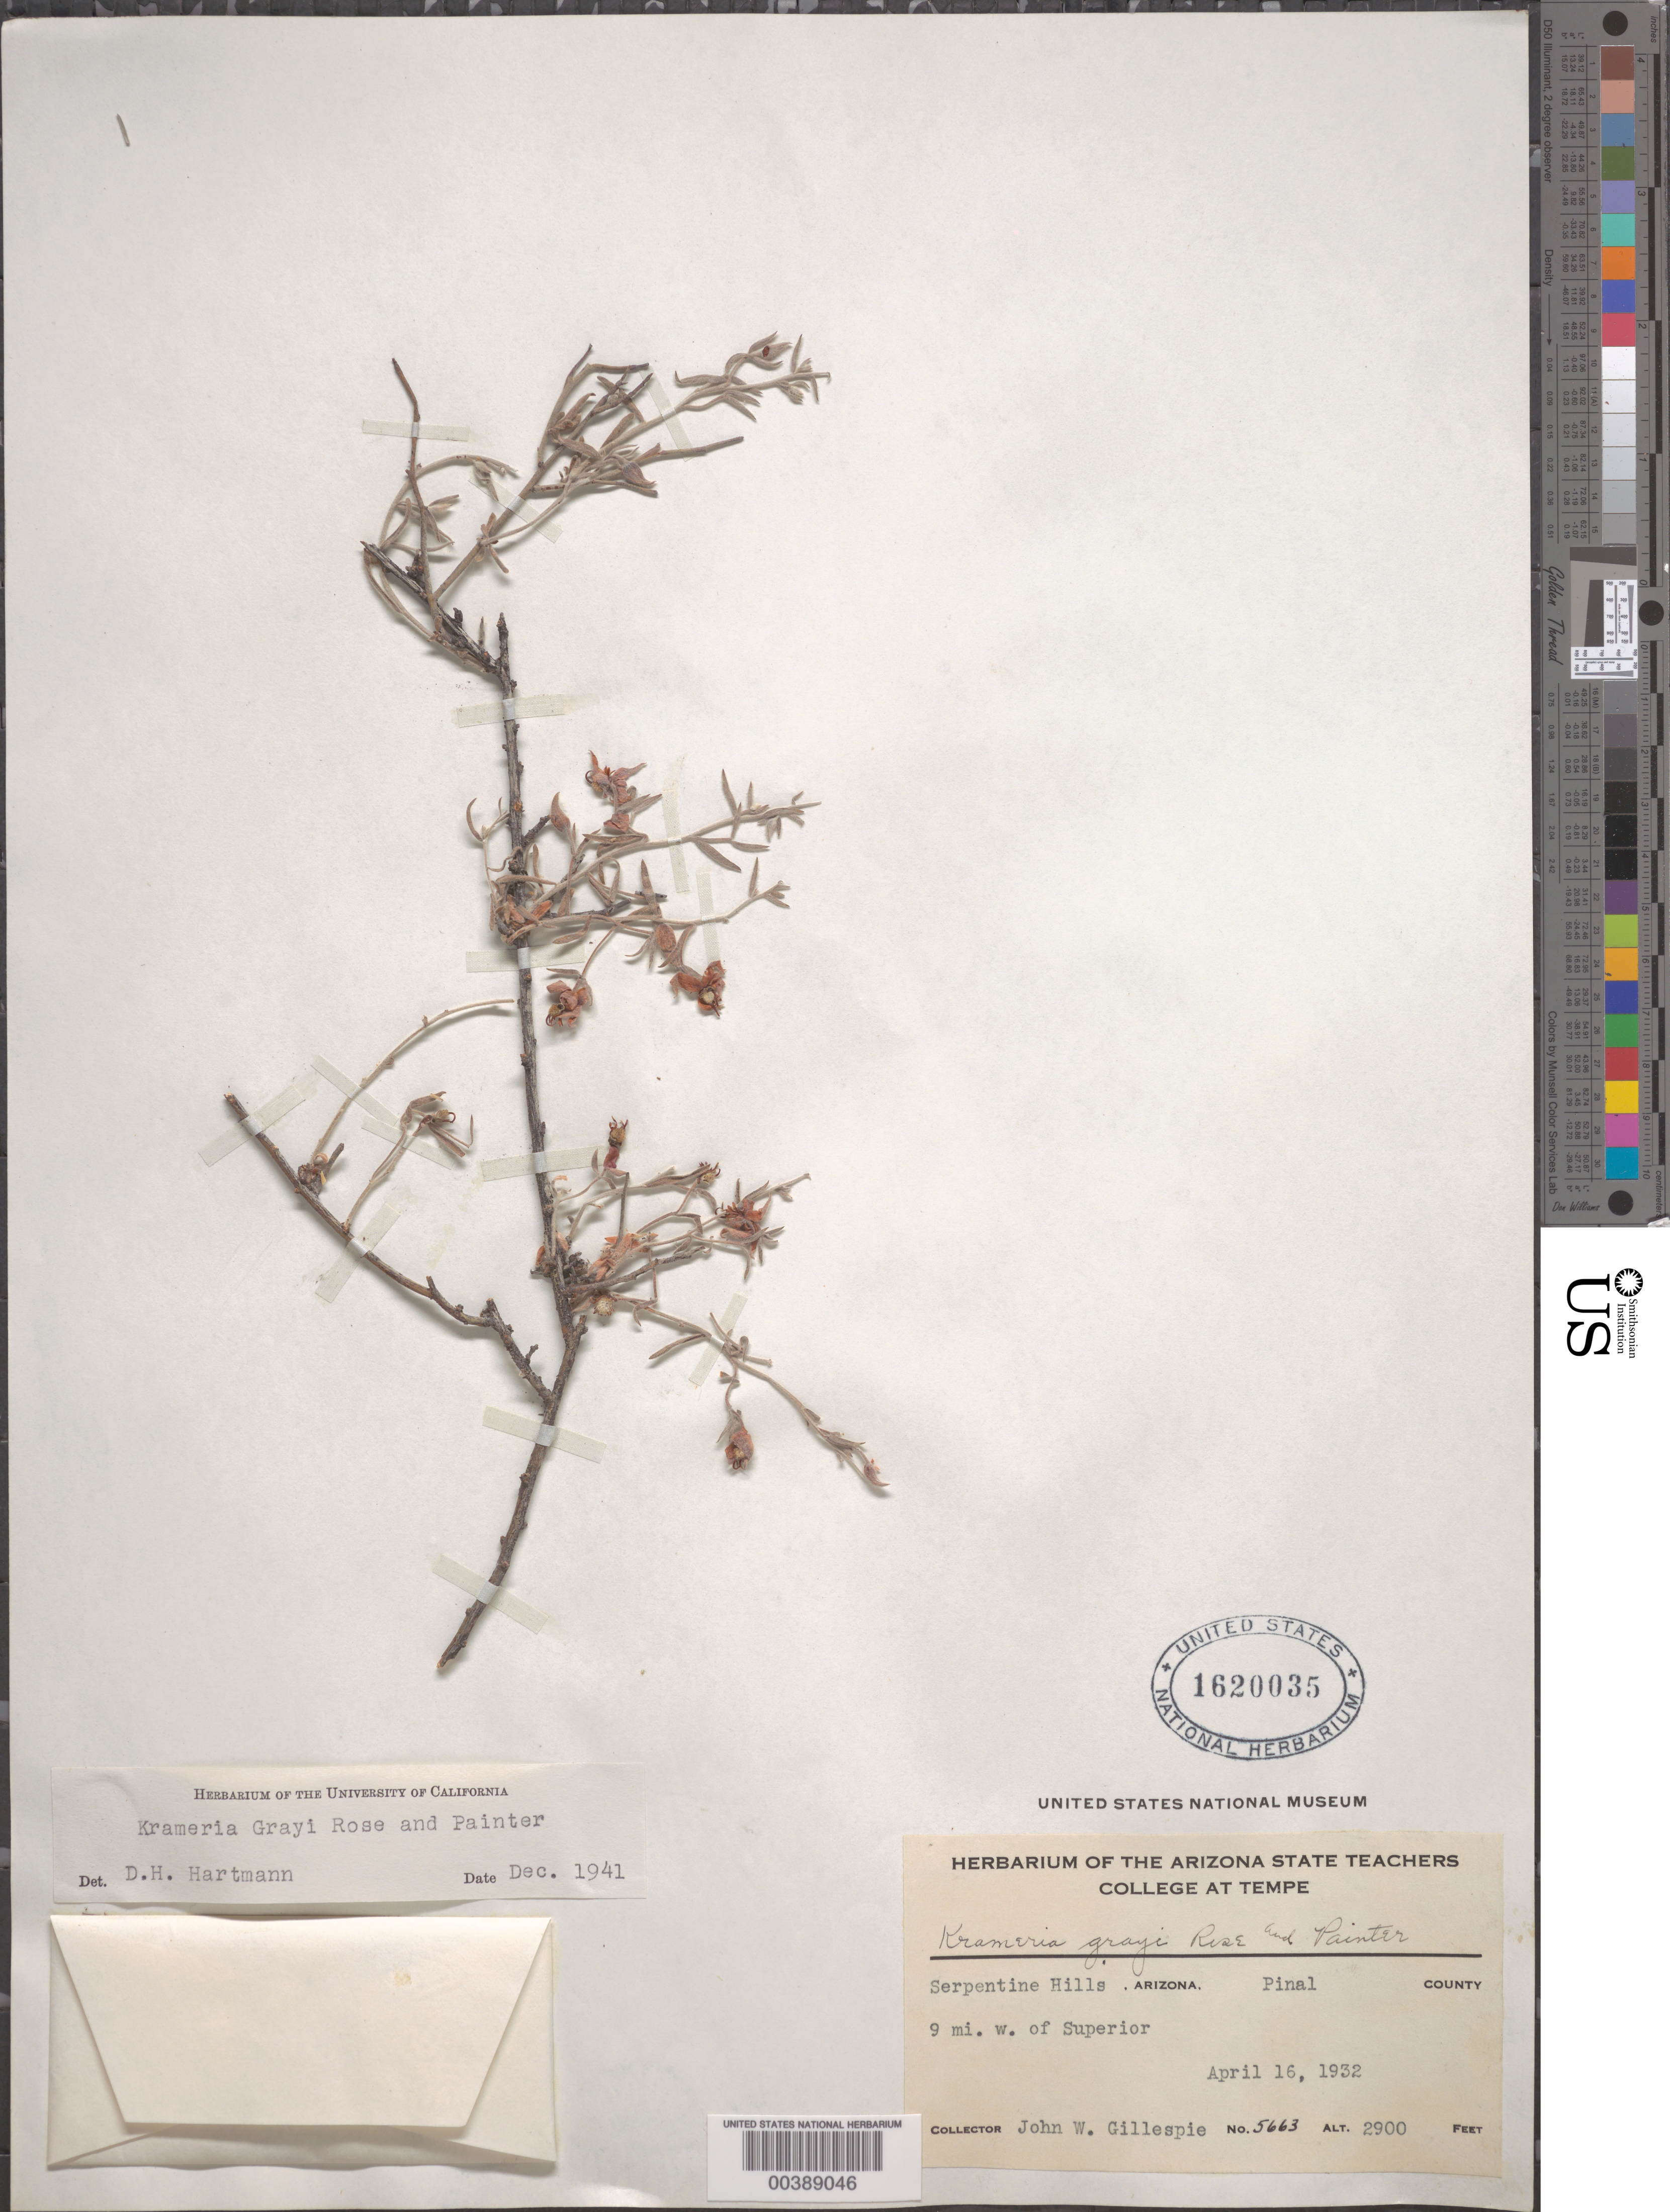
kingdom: Plantae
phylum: Tracheophyta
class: Magnoliopsida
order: Zygophyllales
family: Krameriaceae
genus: Krameria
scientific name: Krameria grayi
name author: Rose & J.H. Painter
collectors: J. W. Gillespie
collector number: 5663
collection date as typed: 16 Apr 1932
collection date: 1932-04-16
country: United States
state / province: Arizona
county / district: Pinal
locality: Serpentine hills, 9 mi w of superior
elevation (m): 884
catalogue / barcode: US 1620035